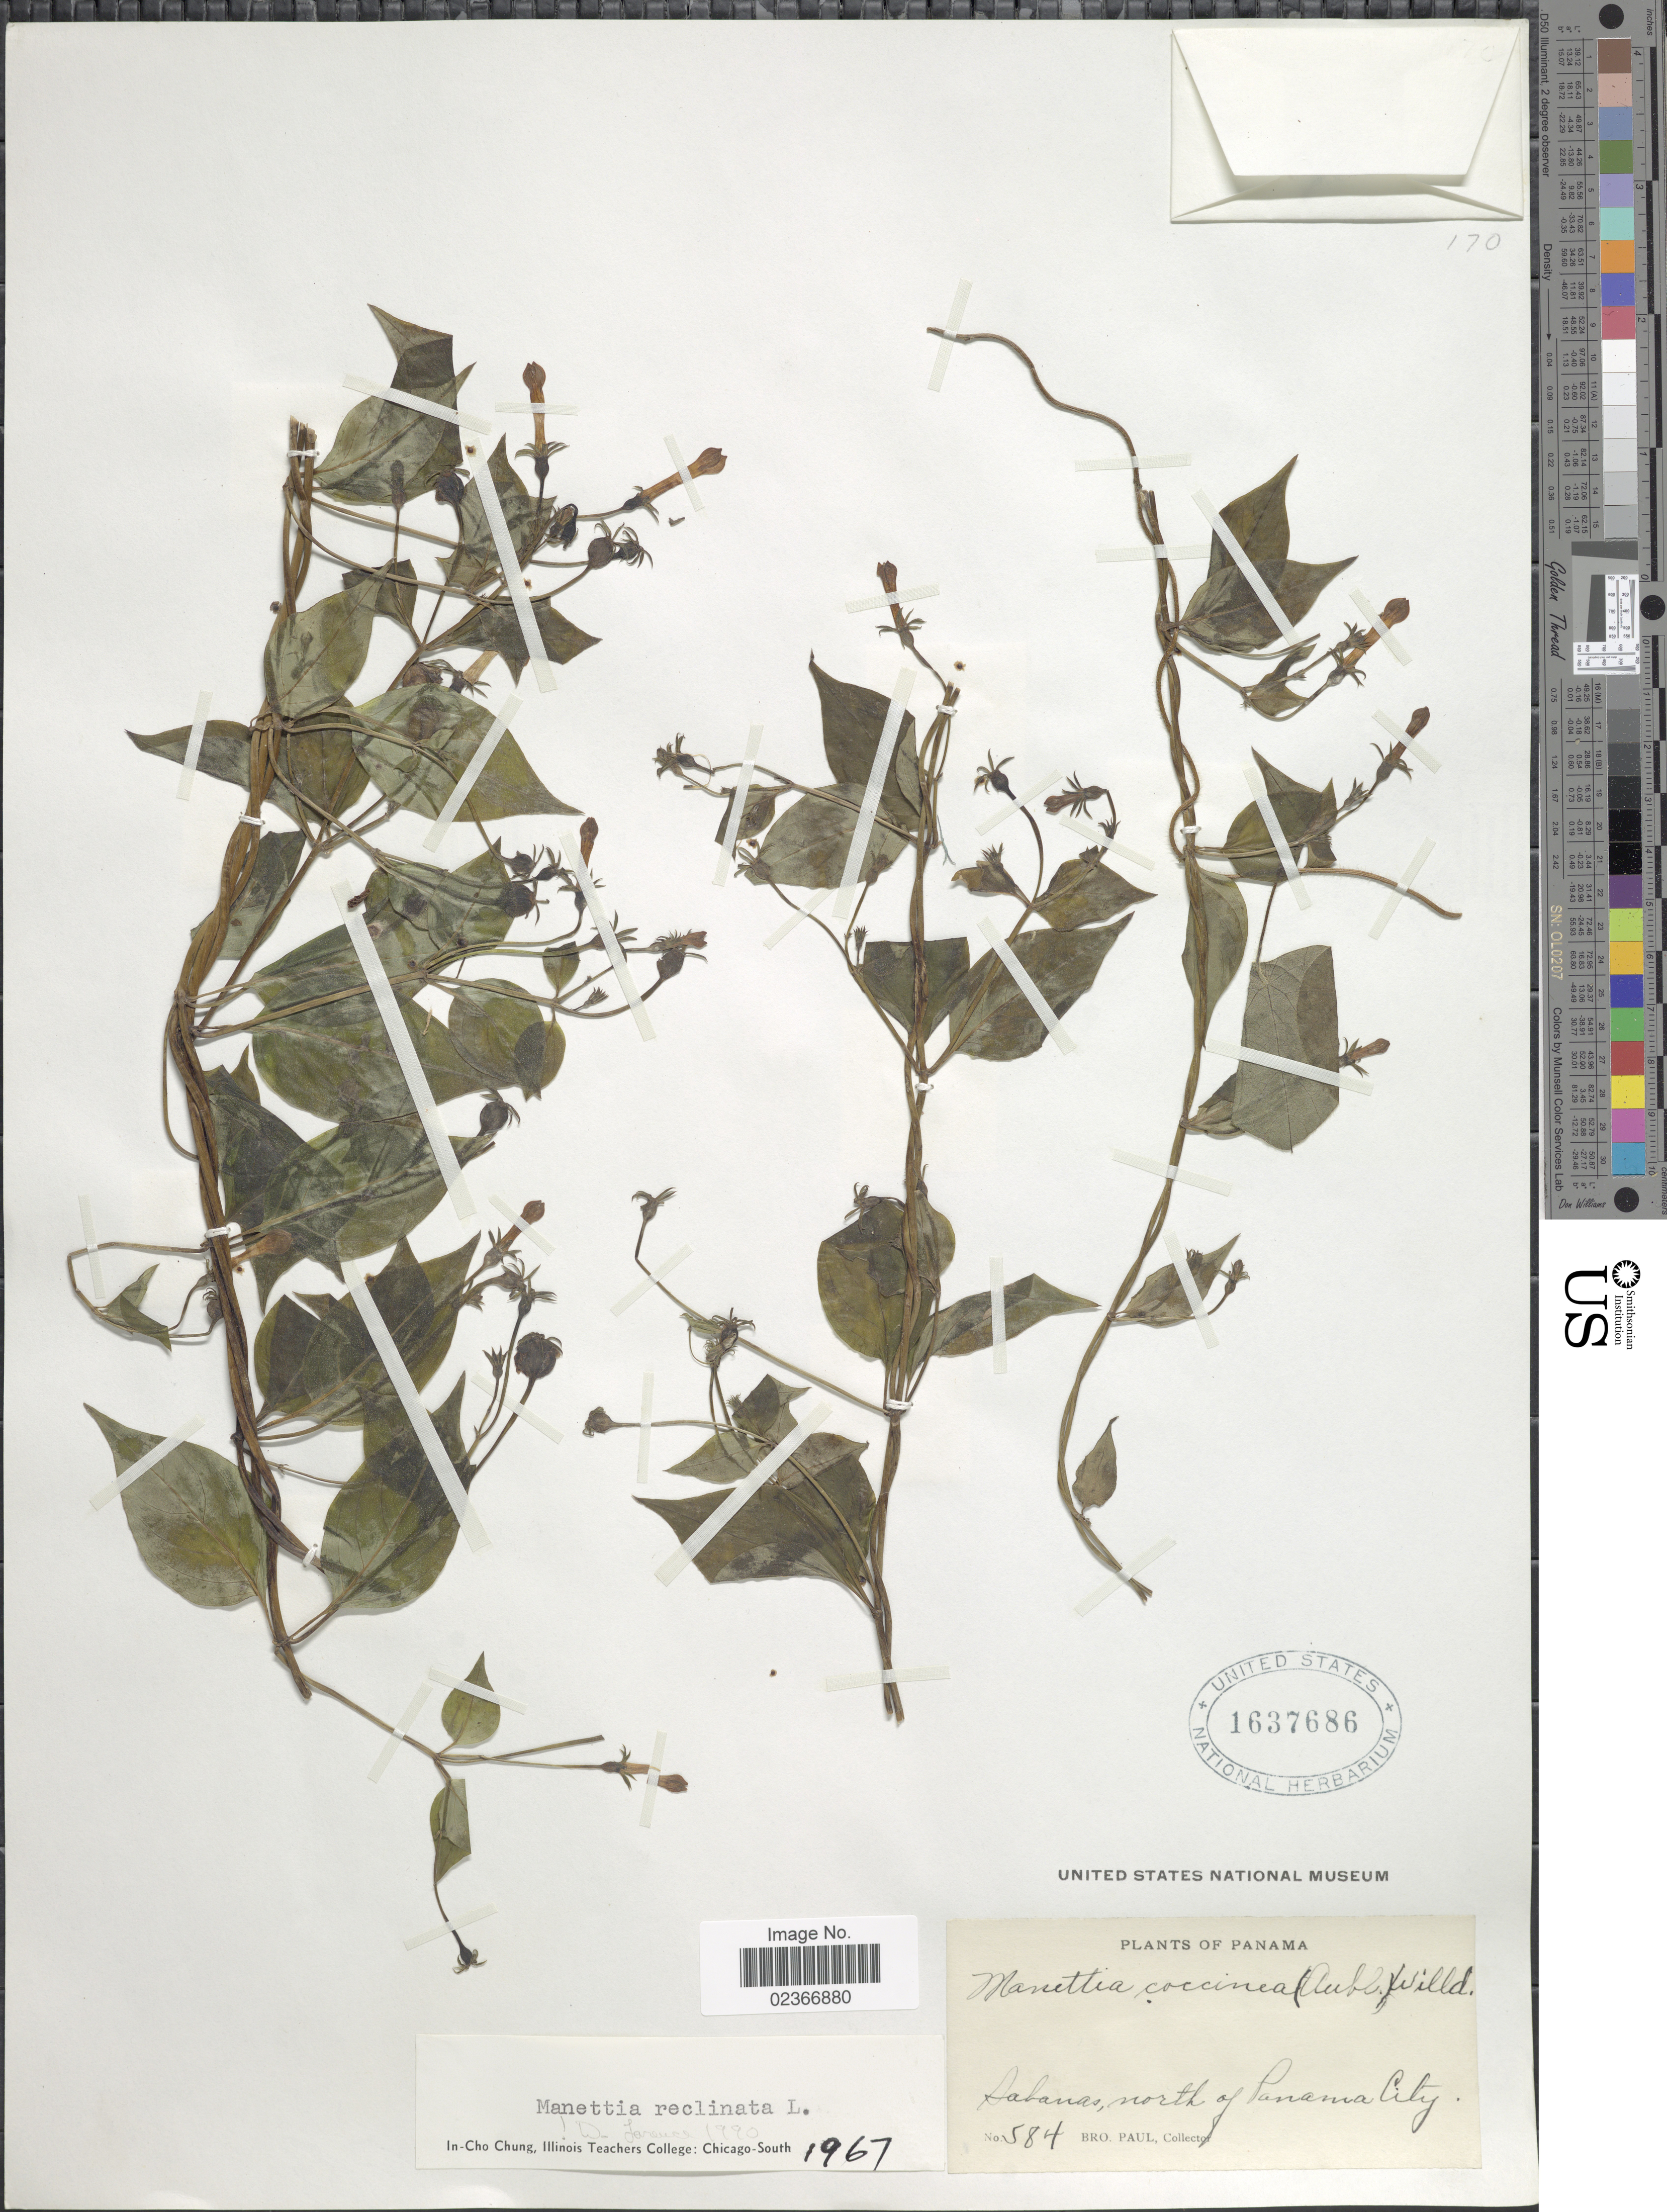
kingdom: Plantae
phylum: Tracheophyta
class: Magnoliopsida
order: Gentianales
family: Rubiaceae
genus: Manettia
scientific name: Manettia reclinata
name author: L.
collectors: B. Paul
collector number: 584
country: Panama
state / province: Panamá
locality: Sabanas, north of Panama City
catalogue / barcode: US 1637686